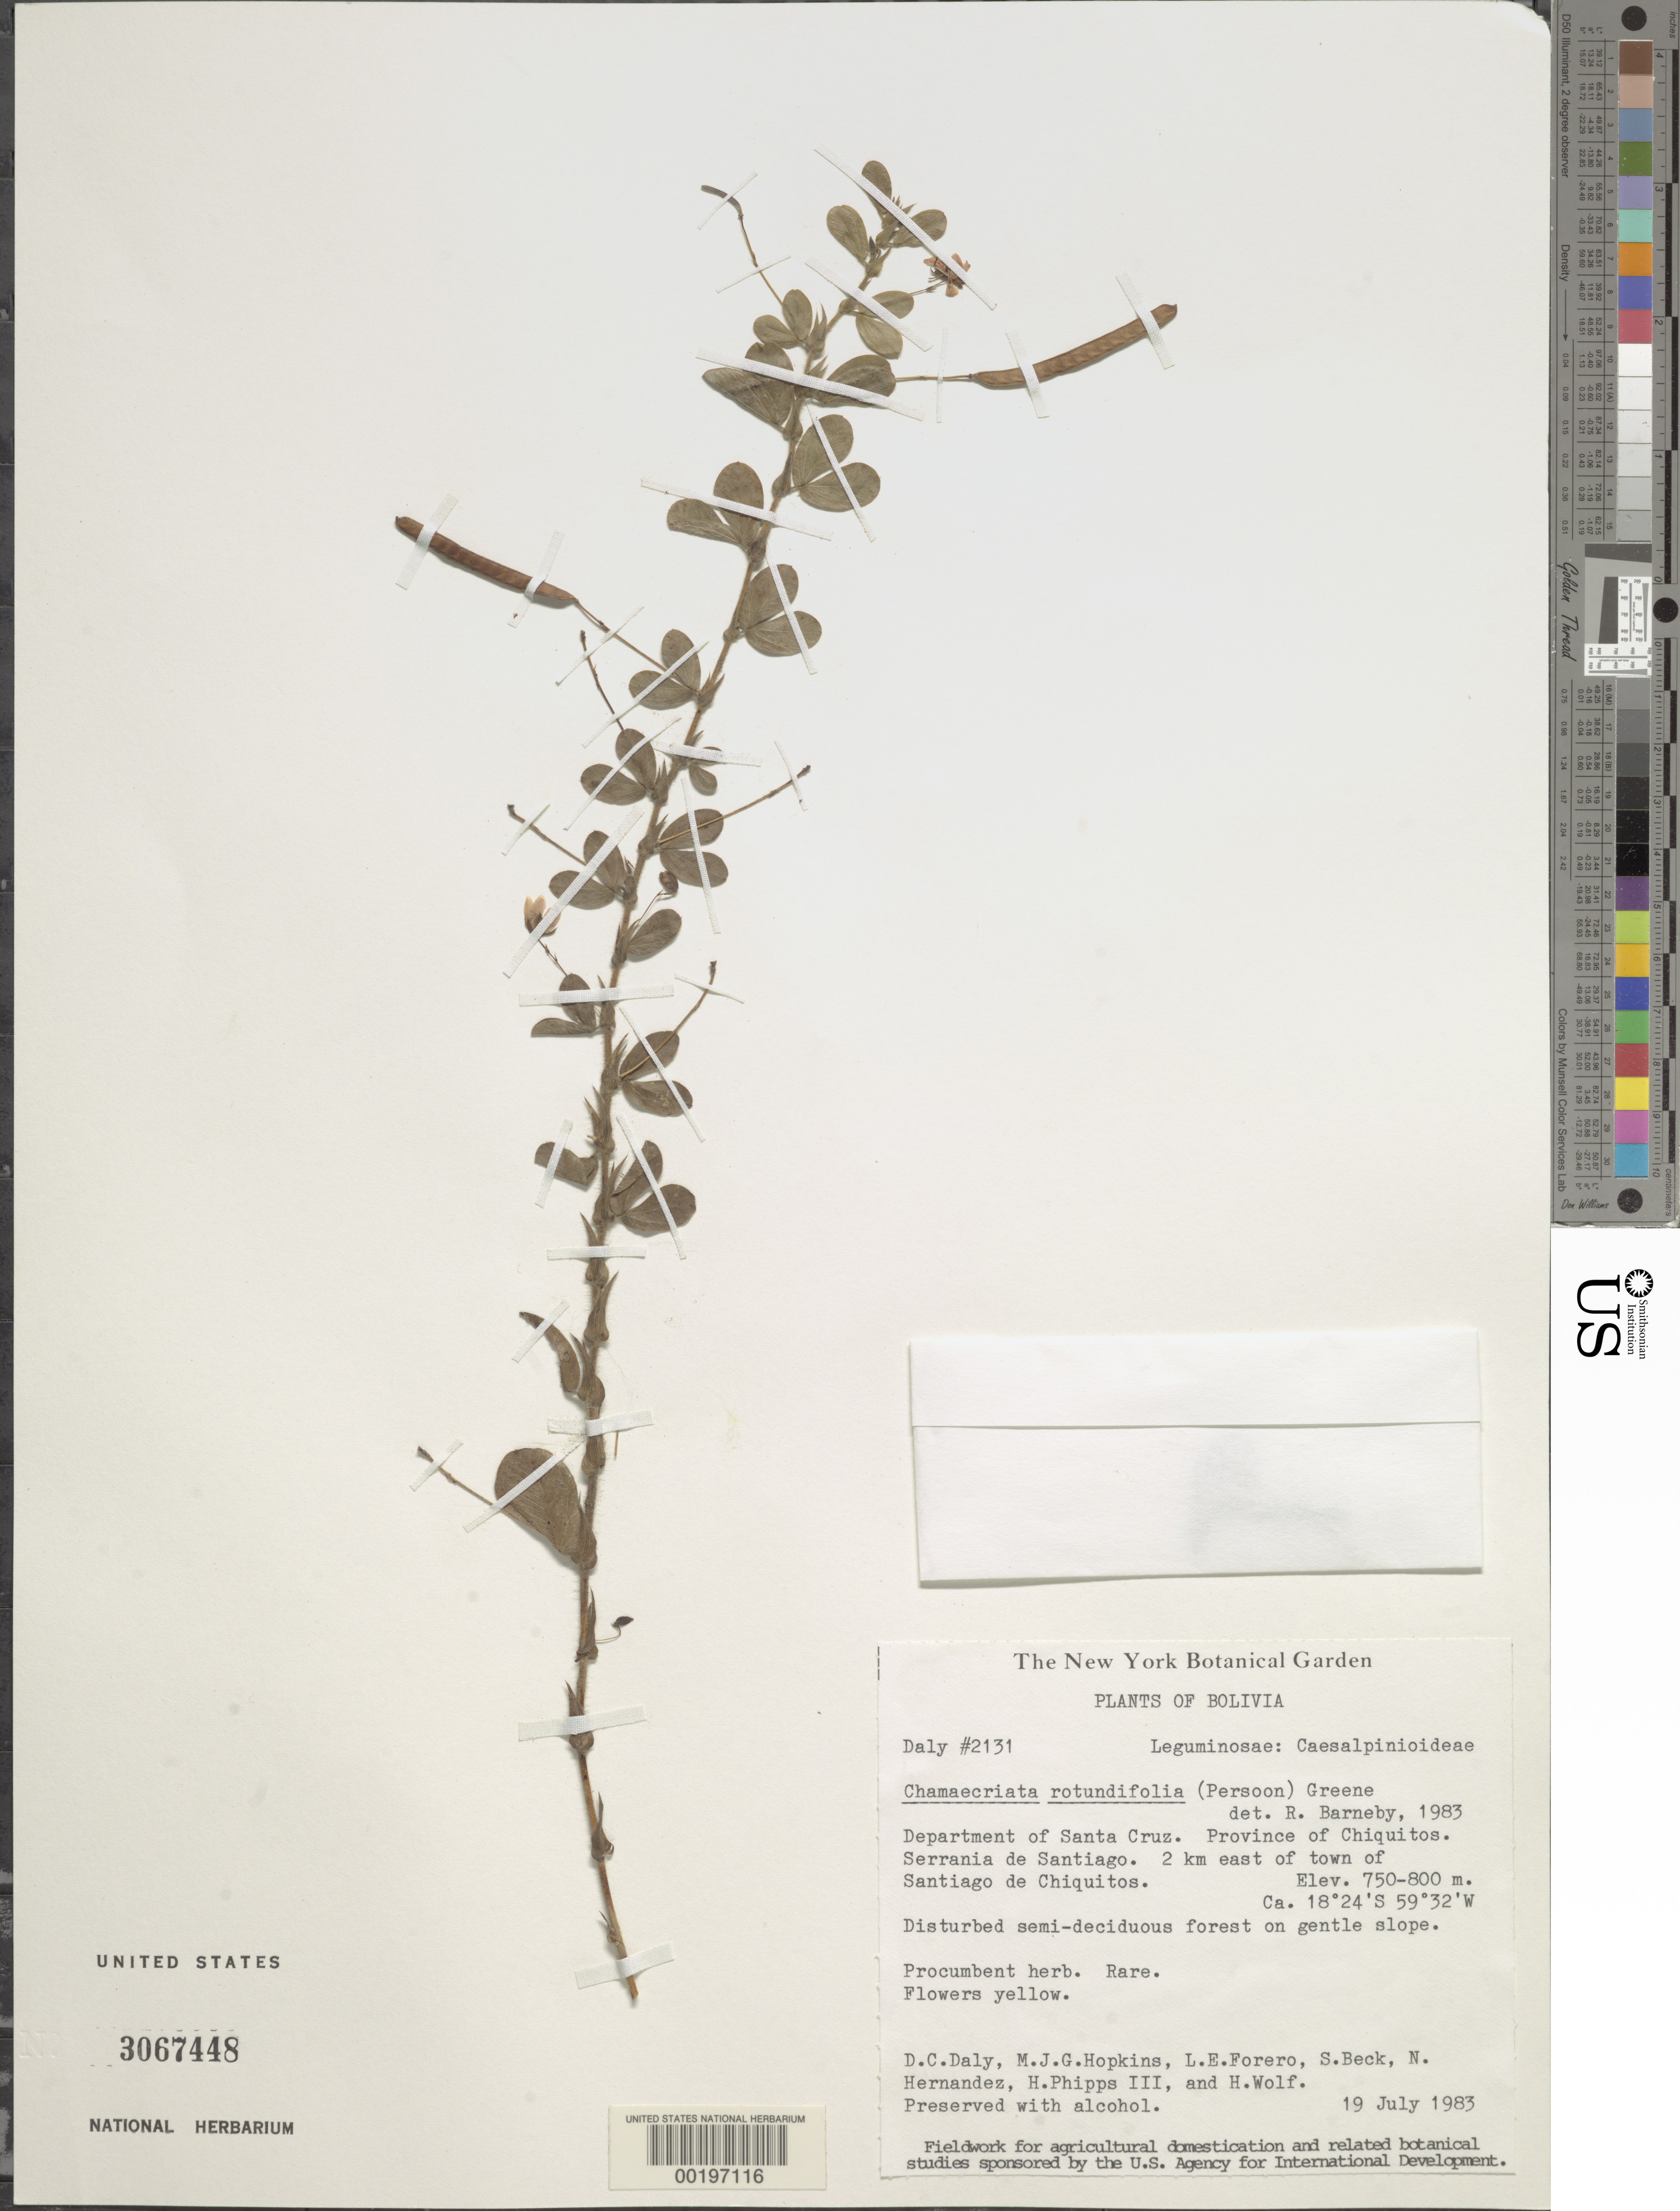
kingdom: Plantae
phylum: Tracheophyta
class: Magnoliopsida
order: Fabales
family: Fabaceae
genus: Chamaecrista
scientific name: Chamaecrista rotundifolia var. rotundifolia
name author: (Pers.) Greene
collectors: D. C. Daly, M. J. G. Hopkins, L. E. Forero, S. G. Beck, N. Hernandez, H. Phipps & H. Wolf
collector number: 2131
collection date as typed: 19 Jul 1983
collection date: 1983-07-19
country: Bolivia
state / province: Santa Cruz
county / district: Chiquitos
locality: Serrania de Santiago; 2 km E of town of Santiago de Chiquitos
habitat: Disturbed semi-deciduous forest on gentle slope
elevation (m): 750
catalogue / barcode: US 3067448